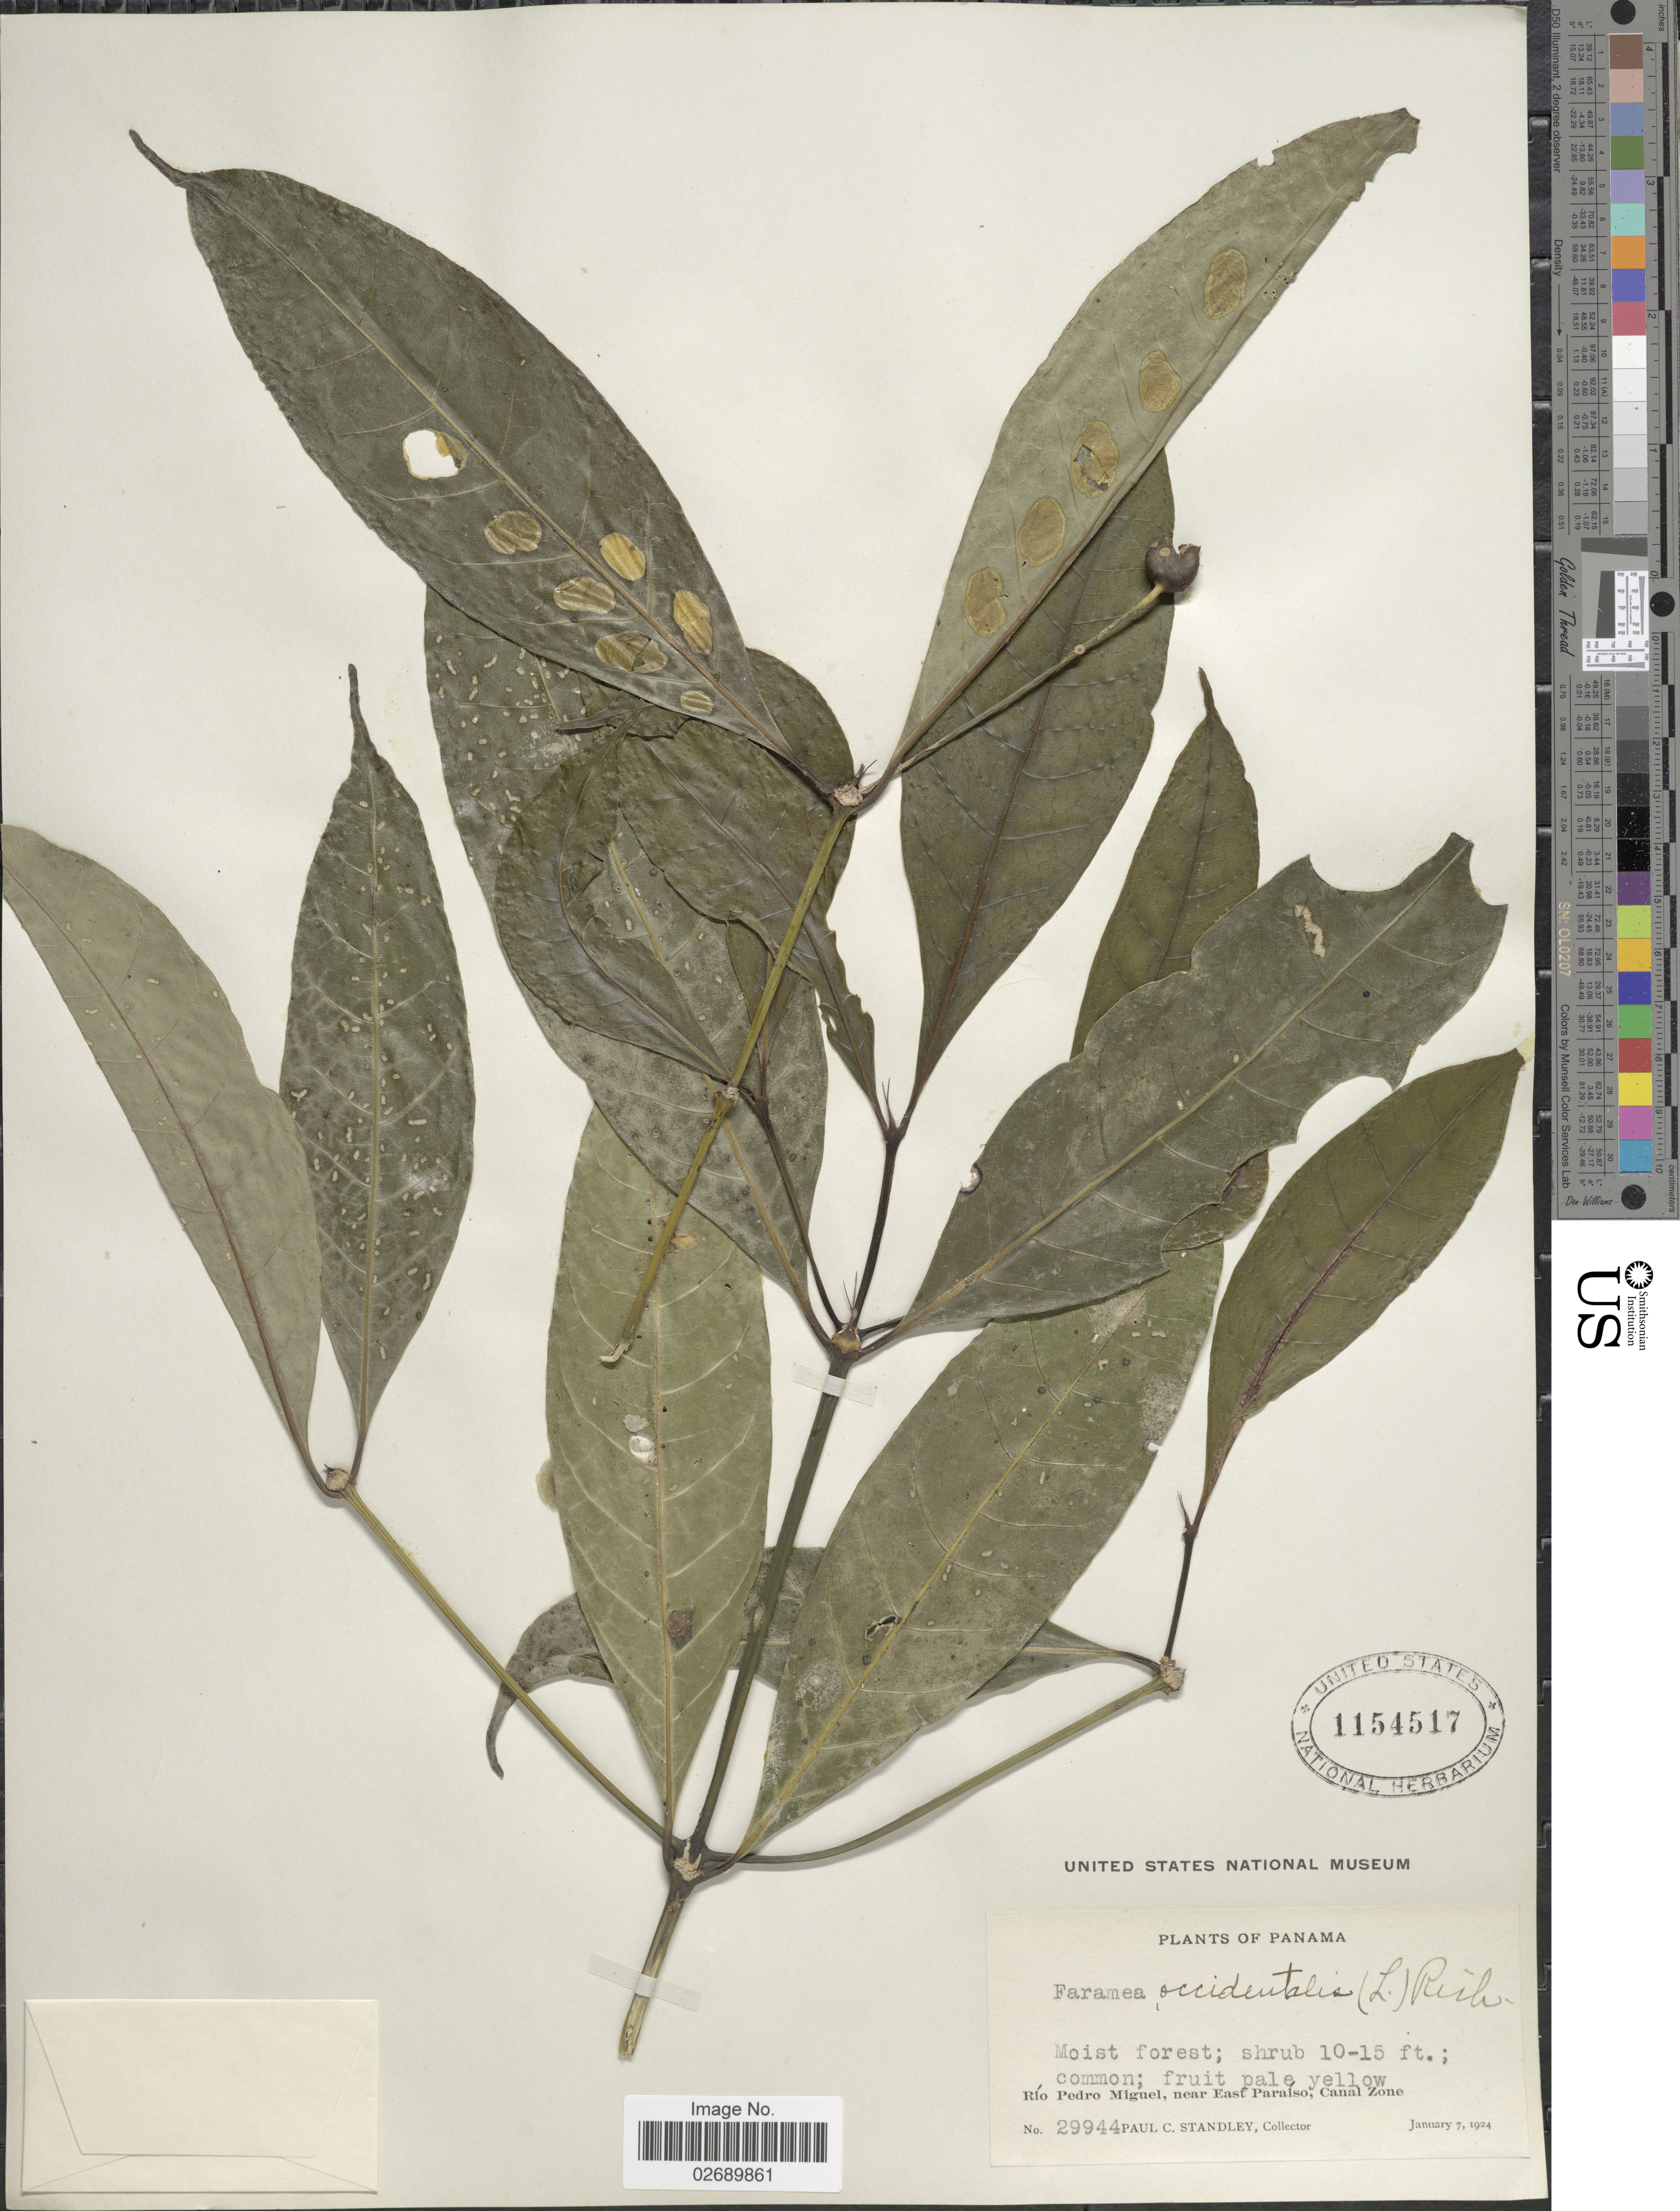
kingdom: Plantae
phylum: Tracheophyta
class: Magnoliopsida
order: Gentianales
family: Rubiaceae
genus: Faramea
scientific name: Faramea occidentalis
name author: (L.) A. Rich.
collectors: P. C. Standley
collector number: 29944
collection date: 1924-01-07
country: Panama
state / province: Colón / Panamá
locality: Rio Pedro Miguel, near East Paraiso, Canal Zone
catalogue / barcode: US 1154517